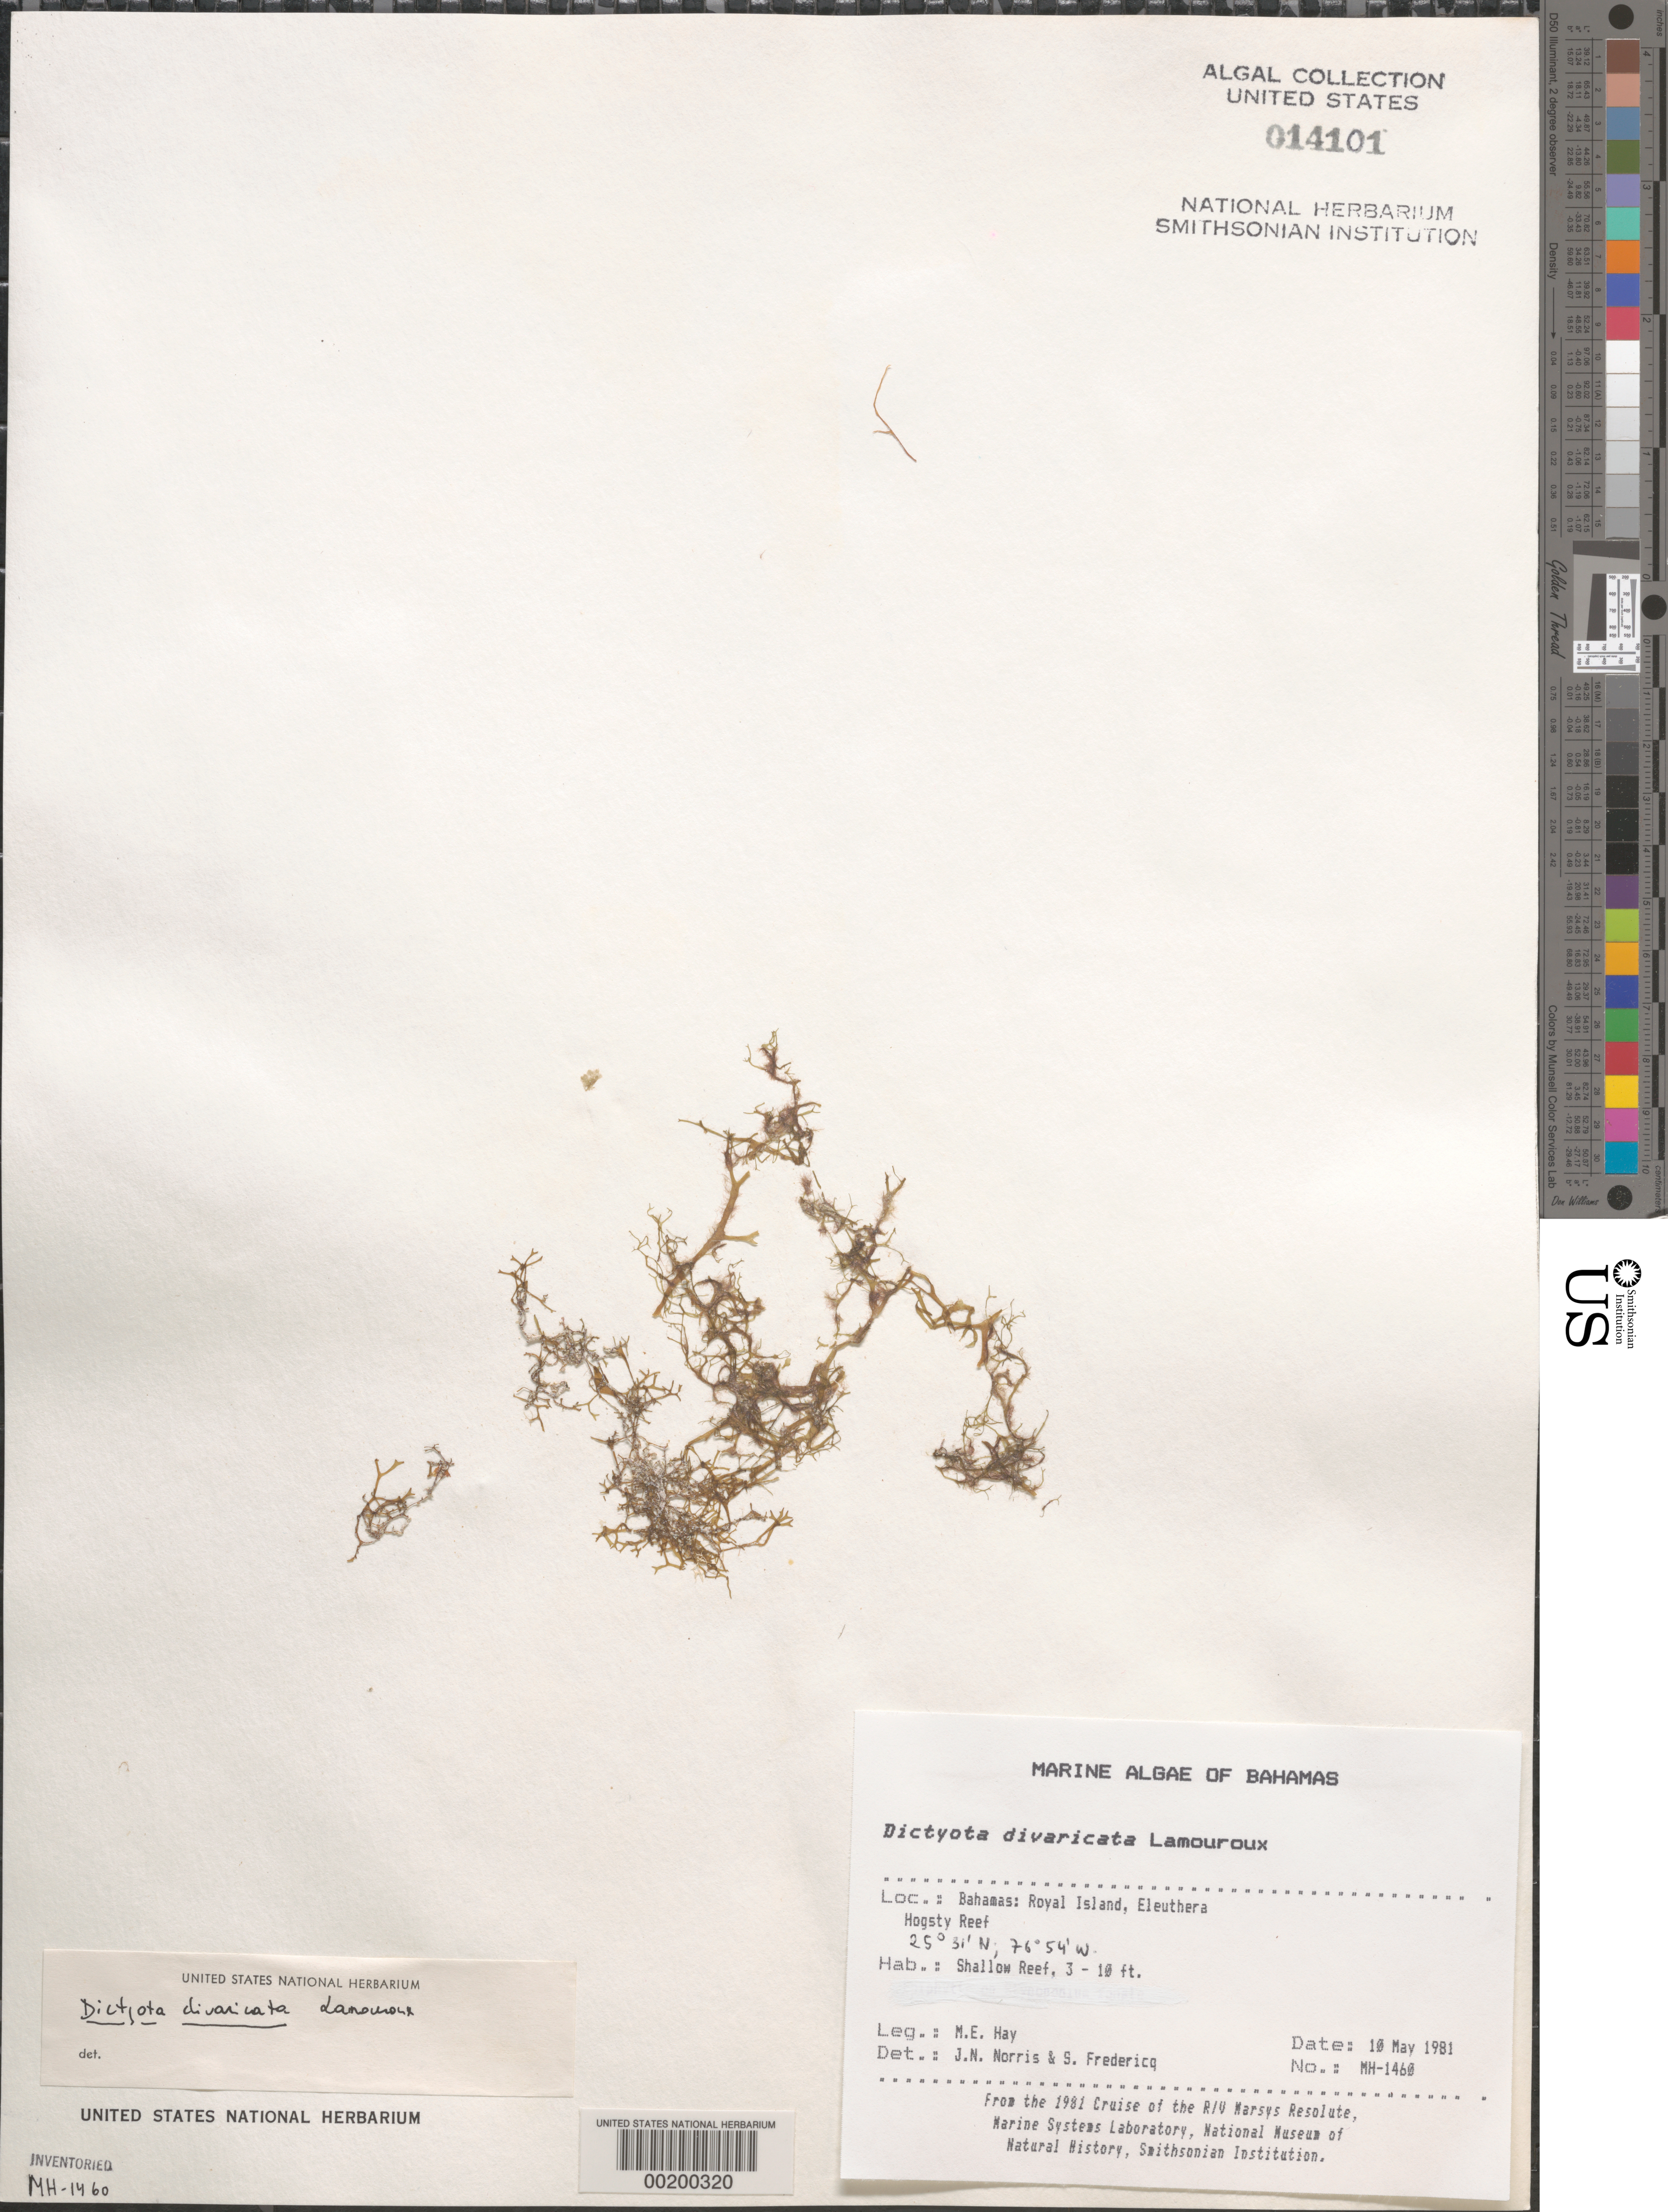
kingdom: Chromista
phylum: Ochrophyta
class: Phaeophyceae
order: Dictyotales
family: Dictyotaceae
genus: Dictyota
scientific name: Dictyota divaricata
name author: J.V.Lamouroux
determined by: Norris, J. N.; Fredericq, S.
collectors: M. E. Hay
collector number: MEH-1460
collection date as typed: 10 May 1981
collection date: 1981-05-10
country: Bahamas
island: Eleuthera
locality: Hogsty Reef, Royal Island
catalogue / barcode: US 14101